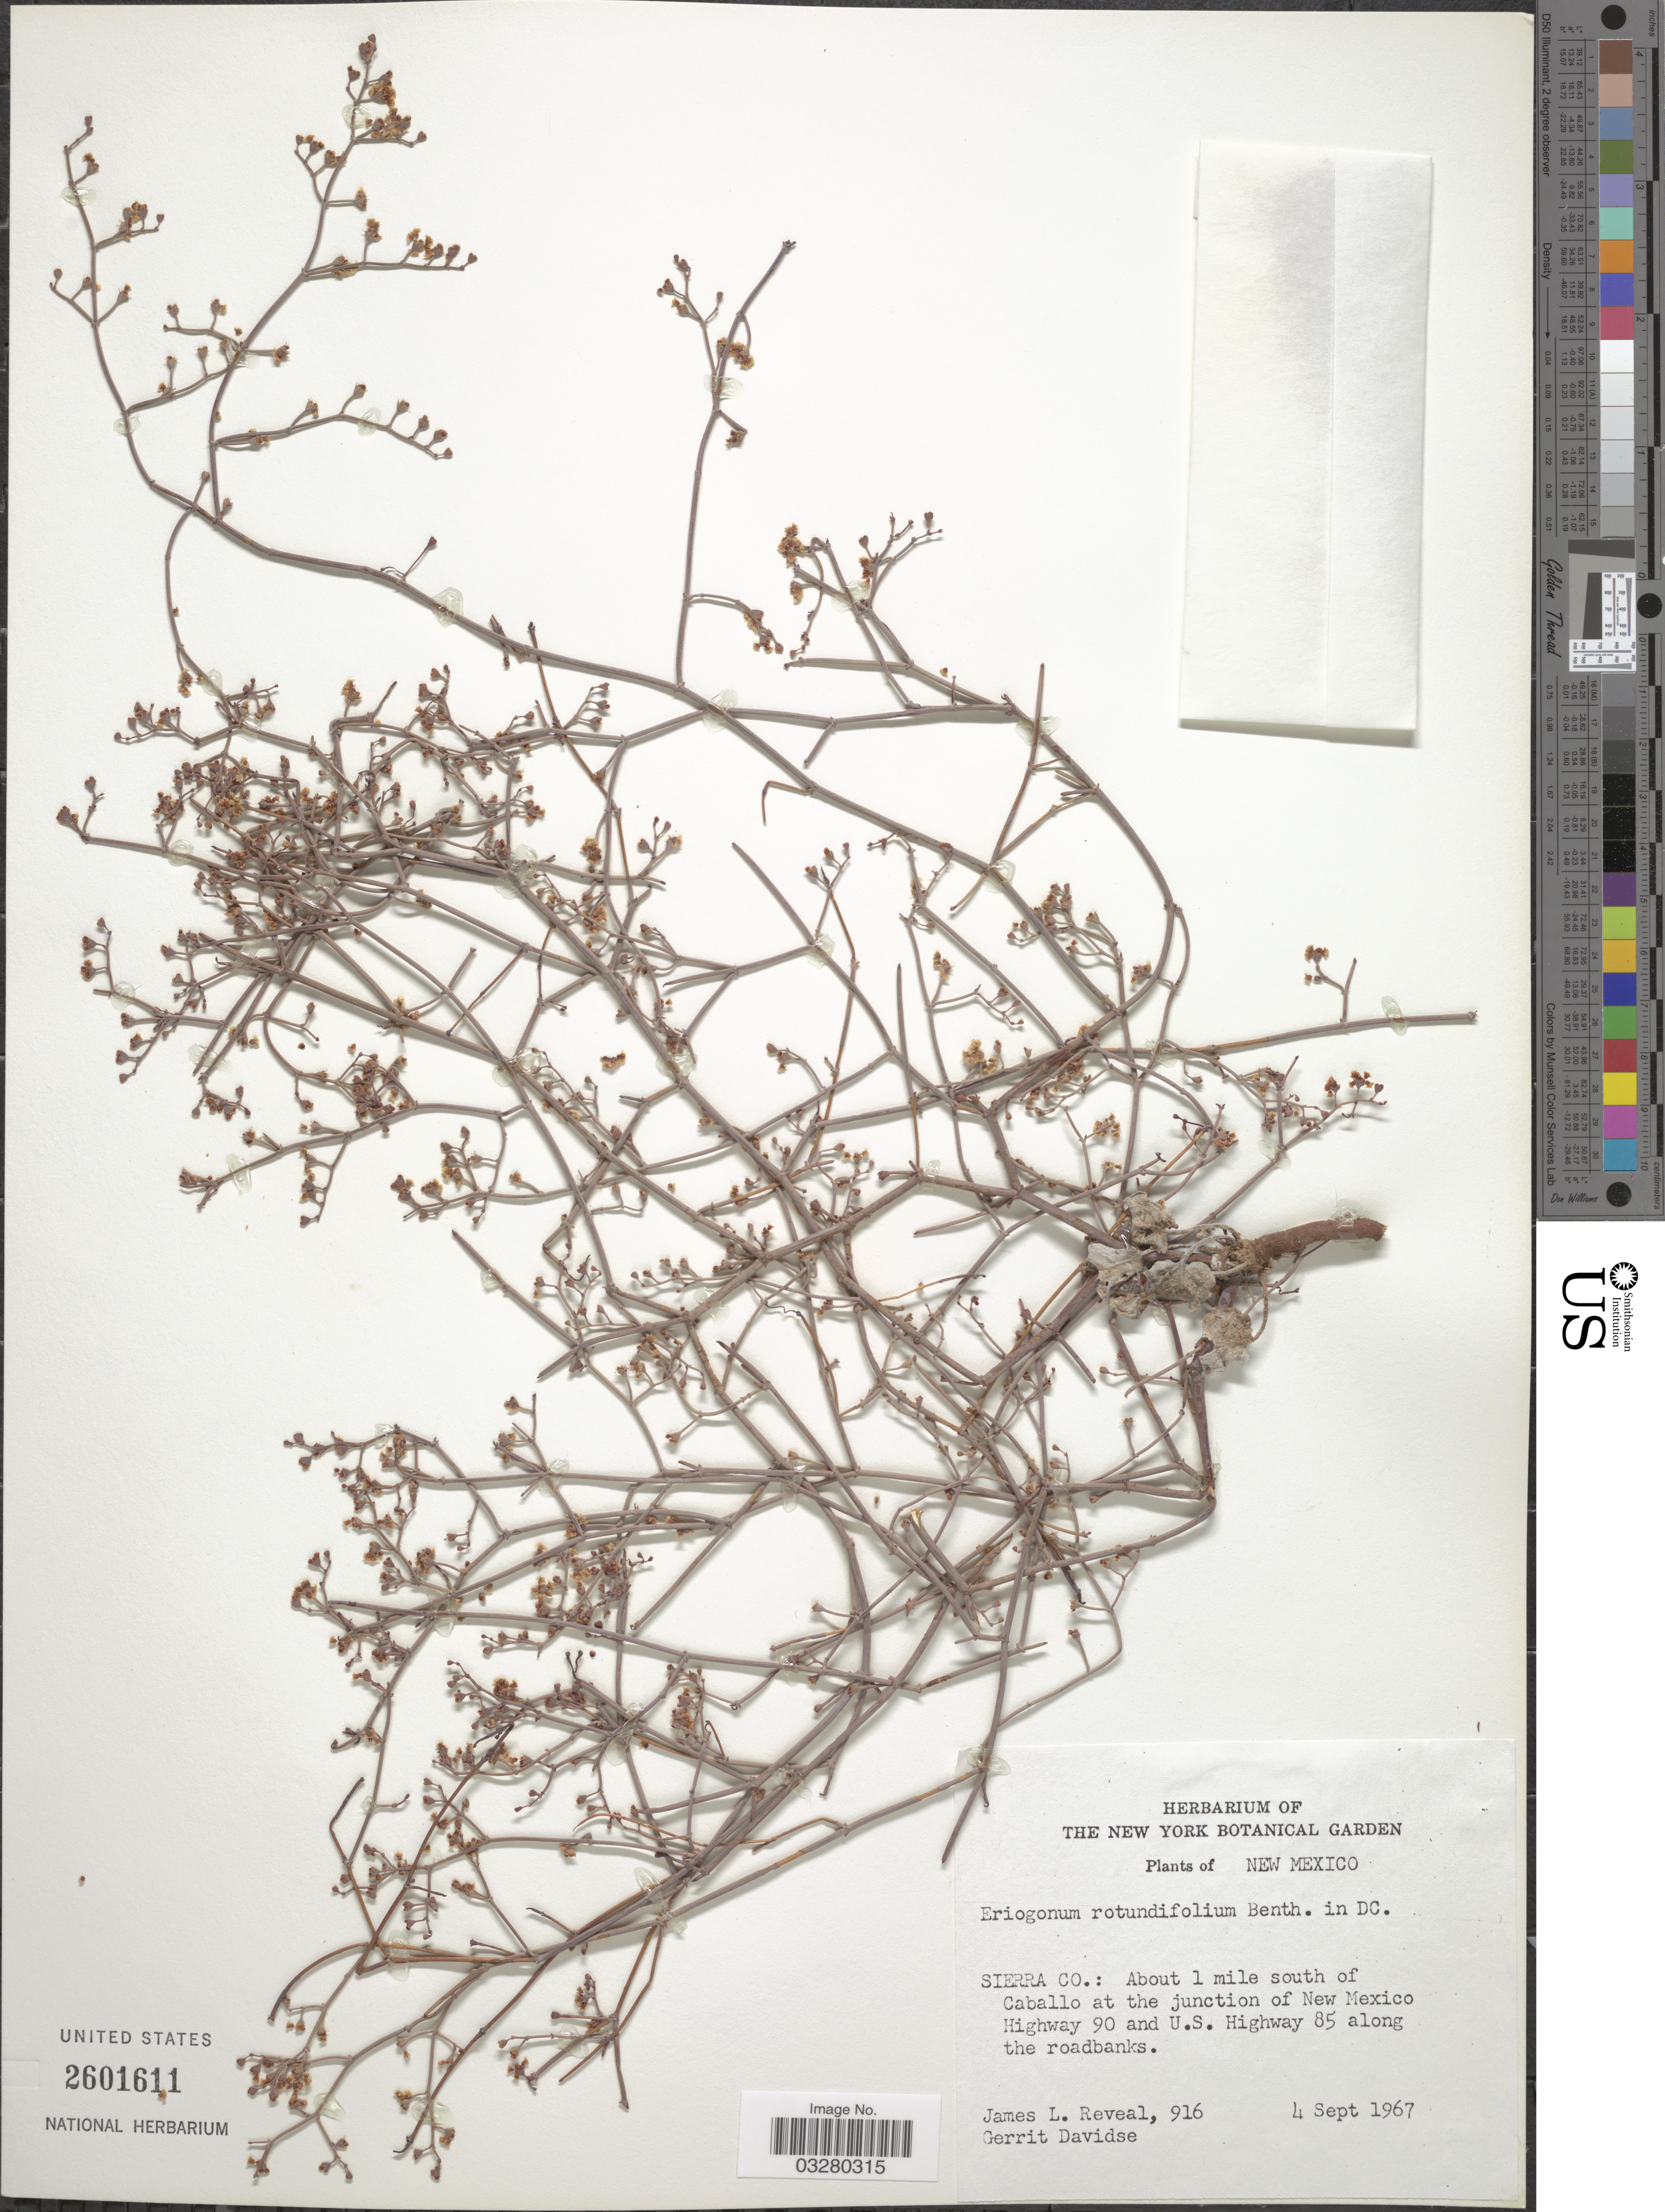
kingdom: Plantae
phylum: Tracheophyta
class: Magnoliopsida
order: Caryophyllales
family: Polygonaceae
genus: Eriogonum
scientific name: Eriogonum rotundifolium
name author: Benth. in DC.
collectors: J. L. Reveal & G. Davidse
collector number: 916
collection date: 1967-09-04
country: United States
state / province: New Mexico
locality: Sierra Co.: About 1 mile south of Caballo at the junction of New Mexico Highway 90 and U.S. Highway 85 along the roadbanks.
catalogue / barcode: US 2601611